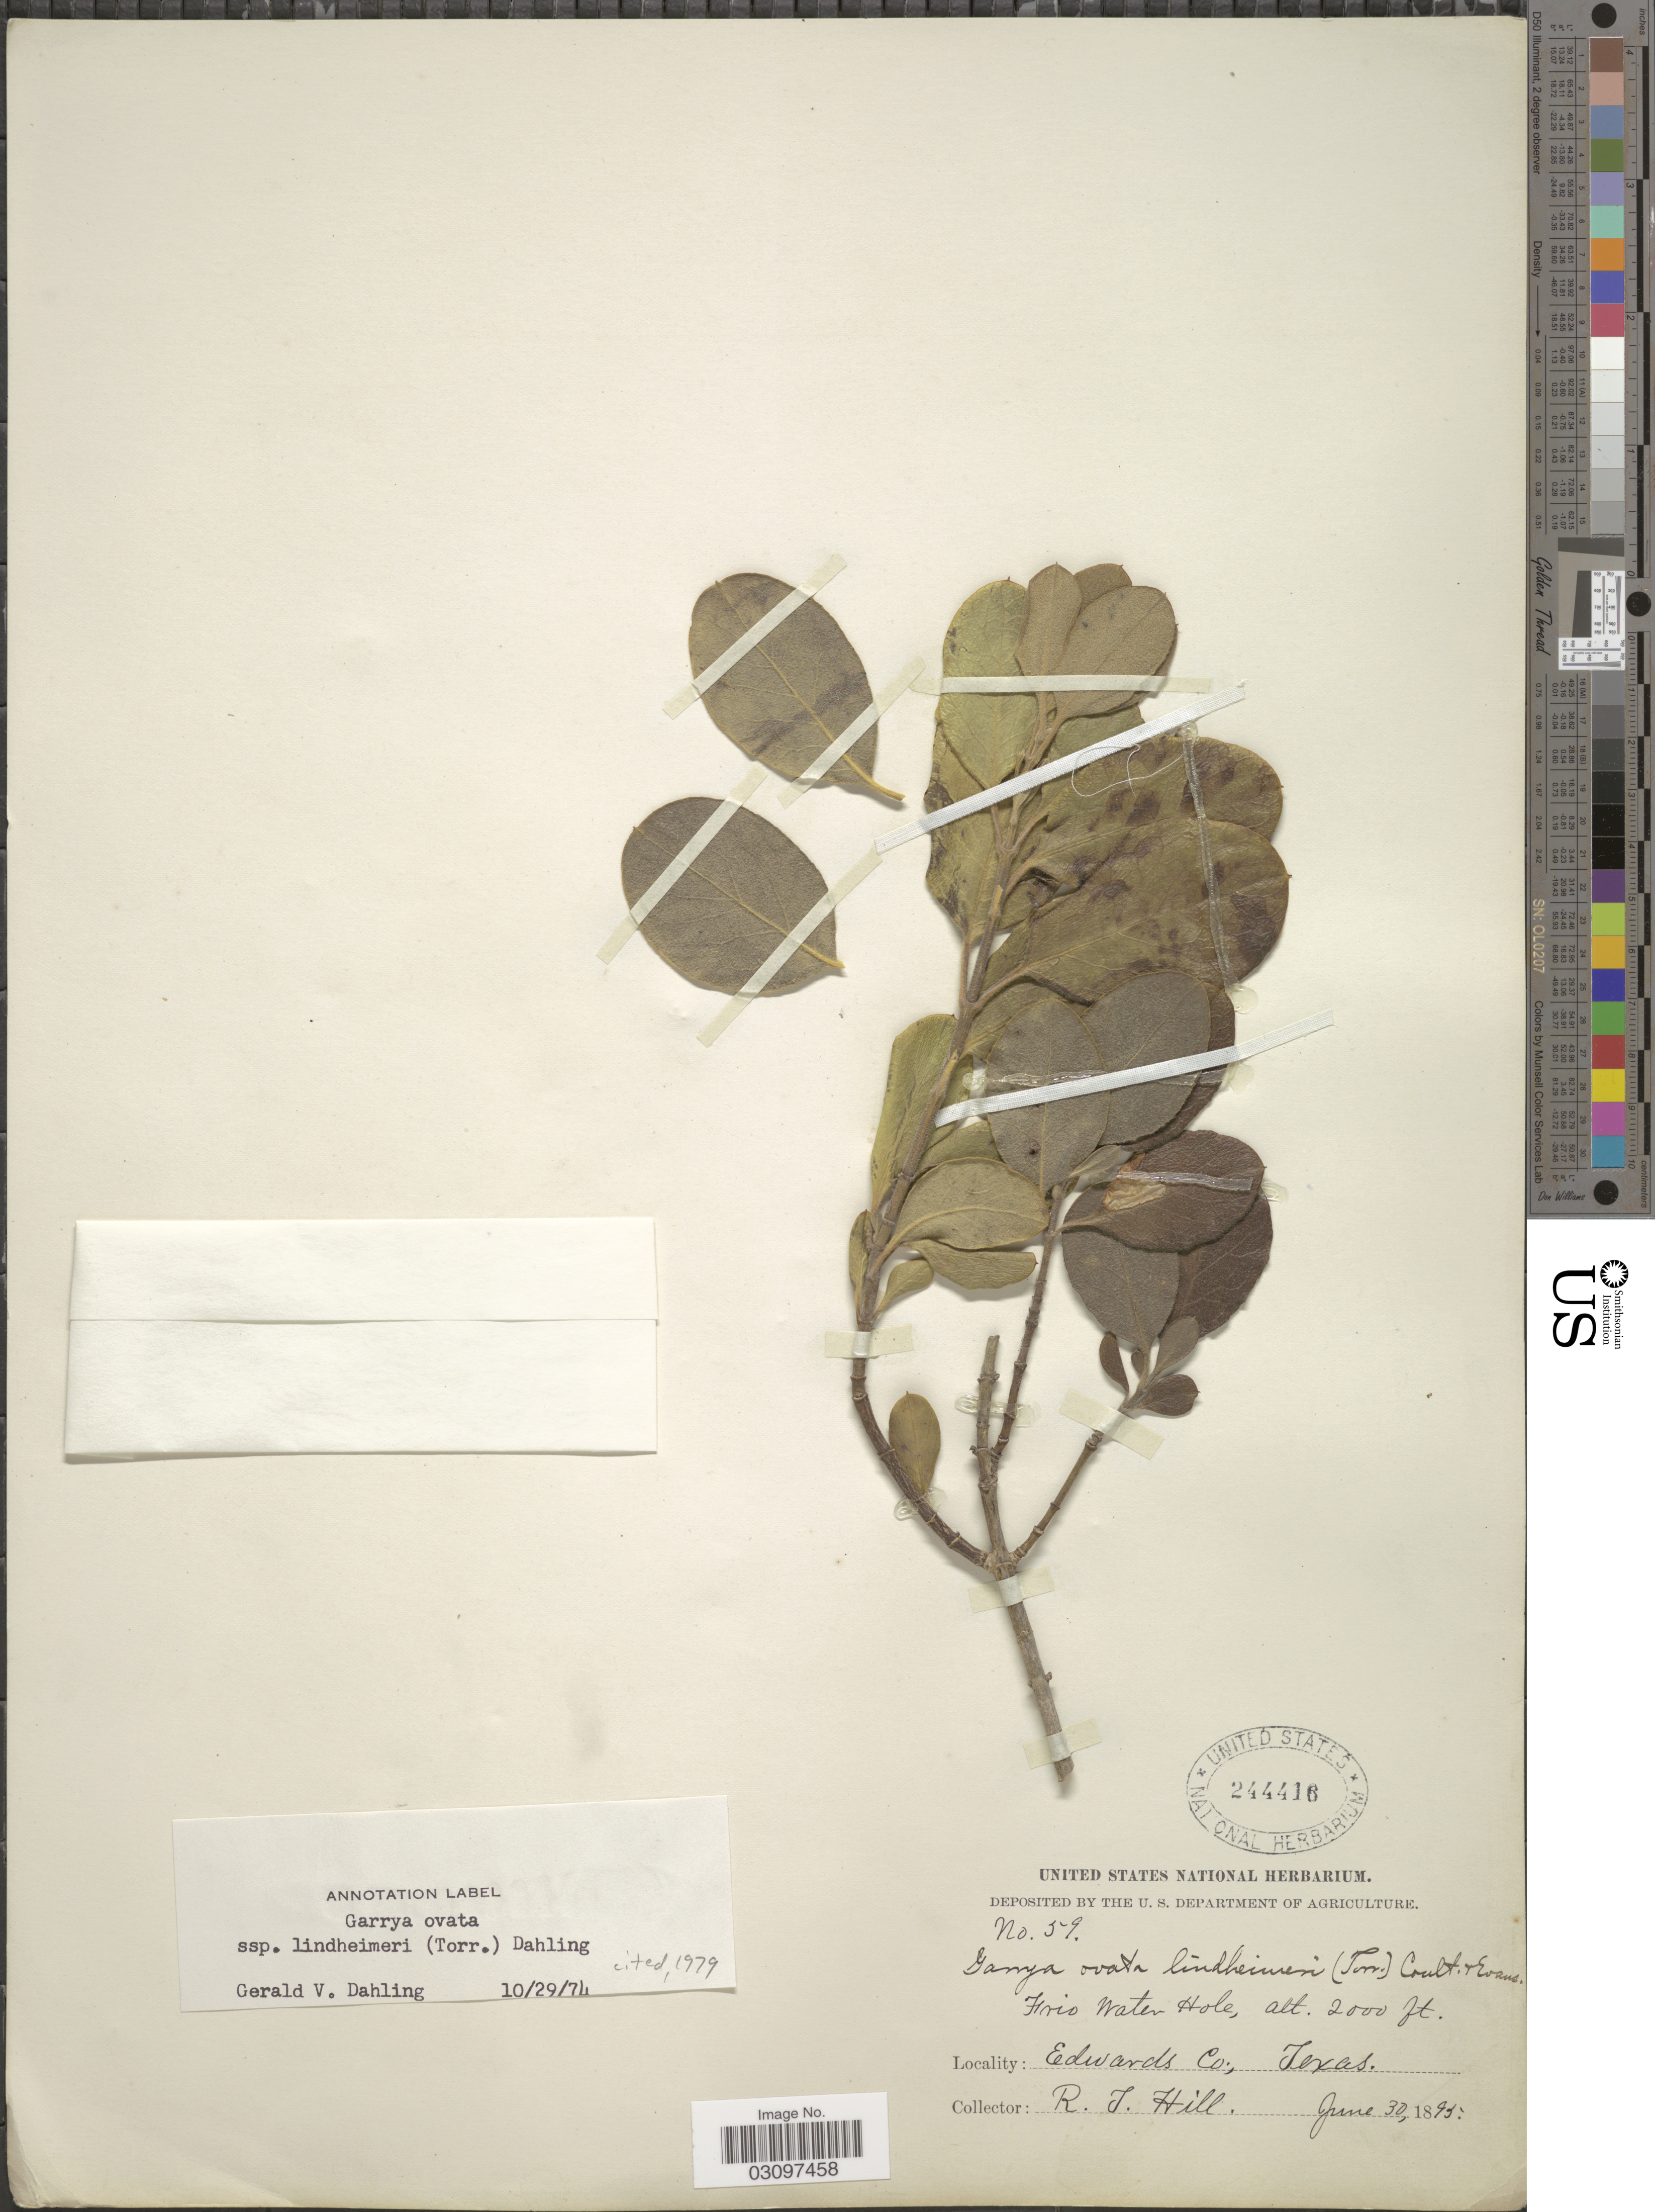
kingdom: Plantae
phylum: Tracheophyta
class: Magnoliopsida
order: Garryales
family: Garryaceae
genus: Garrya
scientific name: Garrya ovata subsp. lindheimeri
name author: (Torr.) Dahling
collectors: R. J. Hill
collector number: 59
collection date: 1893-06-30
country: United States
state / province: Texas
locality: Edwards Co. Frio Water Hole.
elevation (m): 610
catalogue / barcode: US 244416